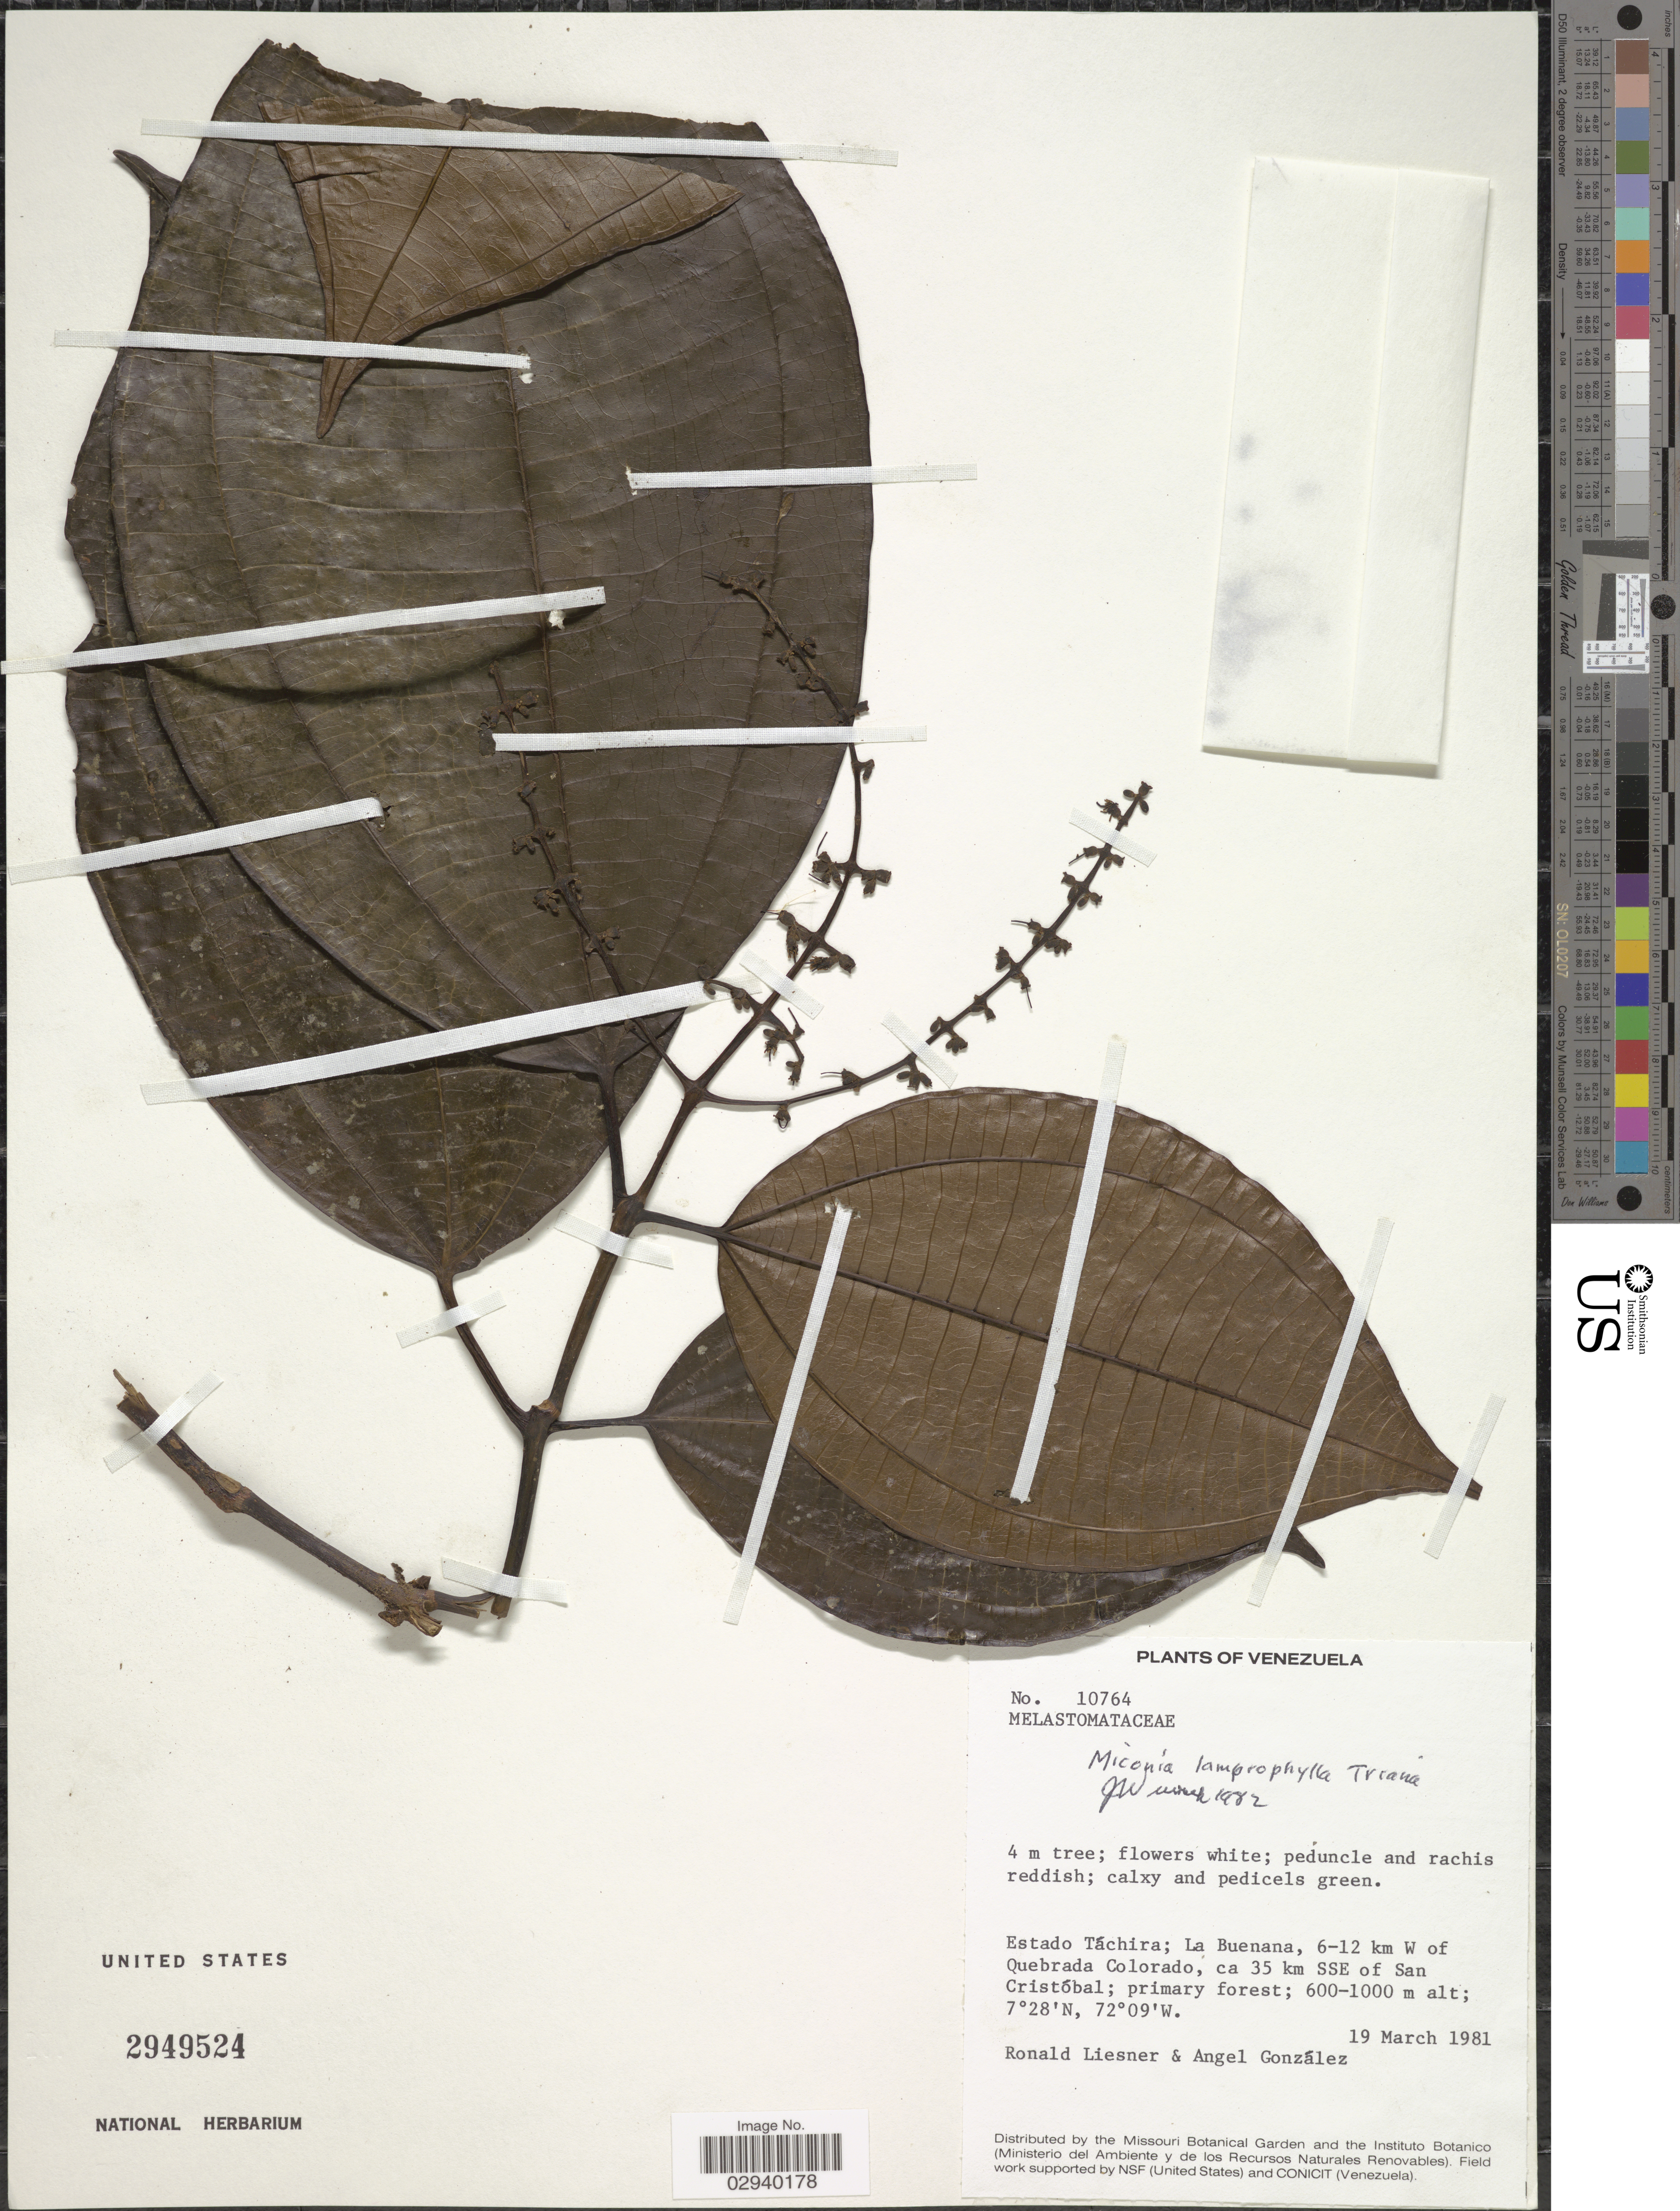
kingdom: Plantae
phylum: Tracheophyta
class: Magnoliopsida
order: Myrtales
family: Melastomataceae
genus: Miconia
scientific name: Miconia lamprophylla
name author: Triana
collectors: R. L. Liesner & A. C. González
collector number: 10764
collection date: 1981-03-19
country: Venezuela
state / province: Tachira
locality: La Buenana, 6-12 km W of Quebrada Colorado, ca 35 km SSE of San Cristóbal.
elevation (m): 600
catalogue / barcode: US 2949524